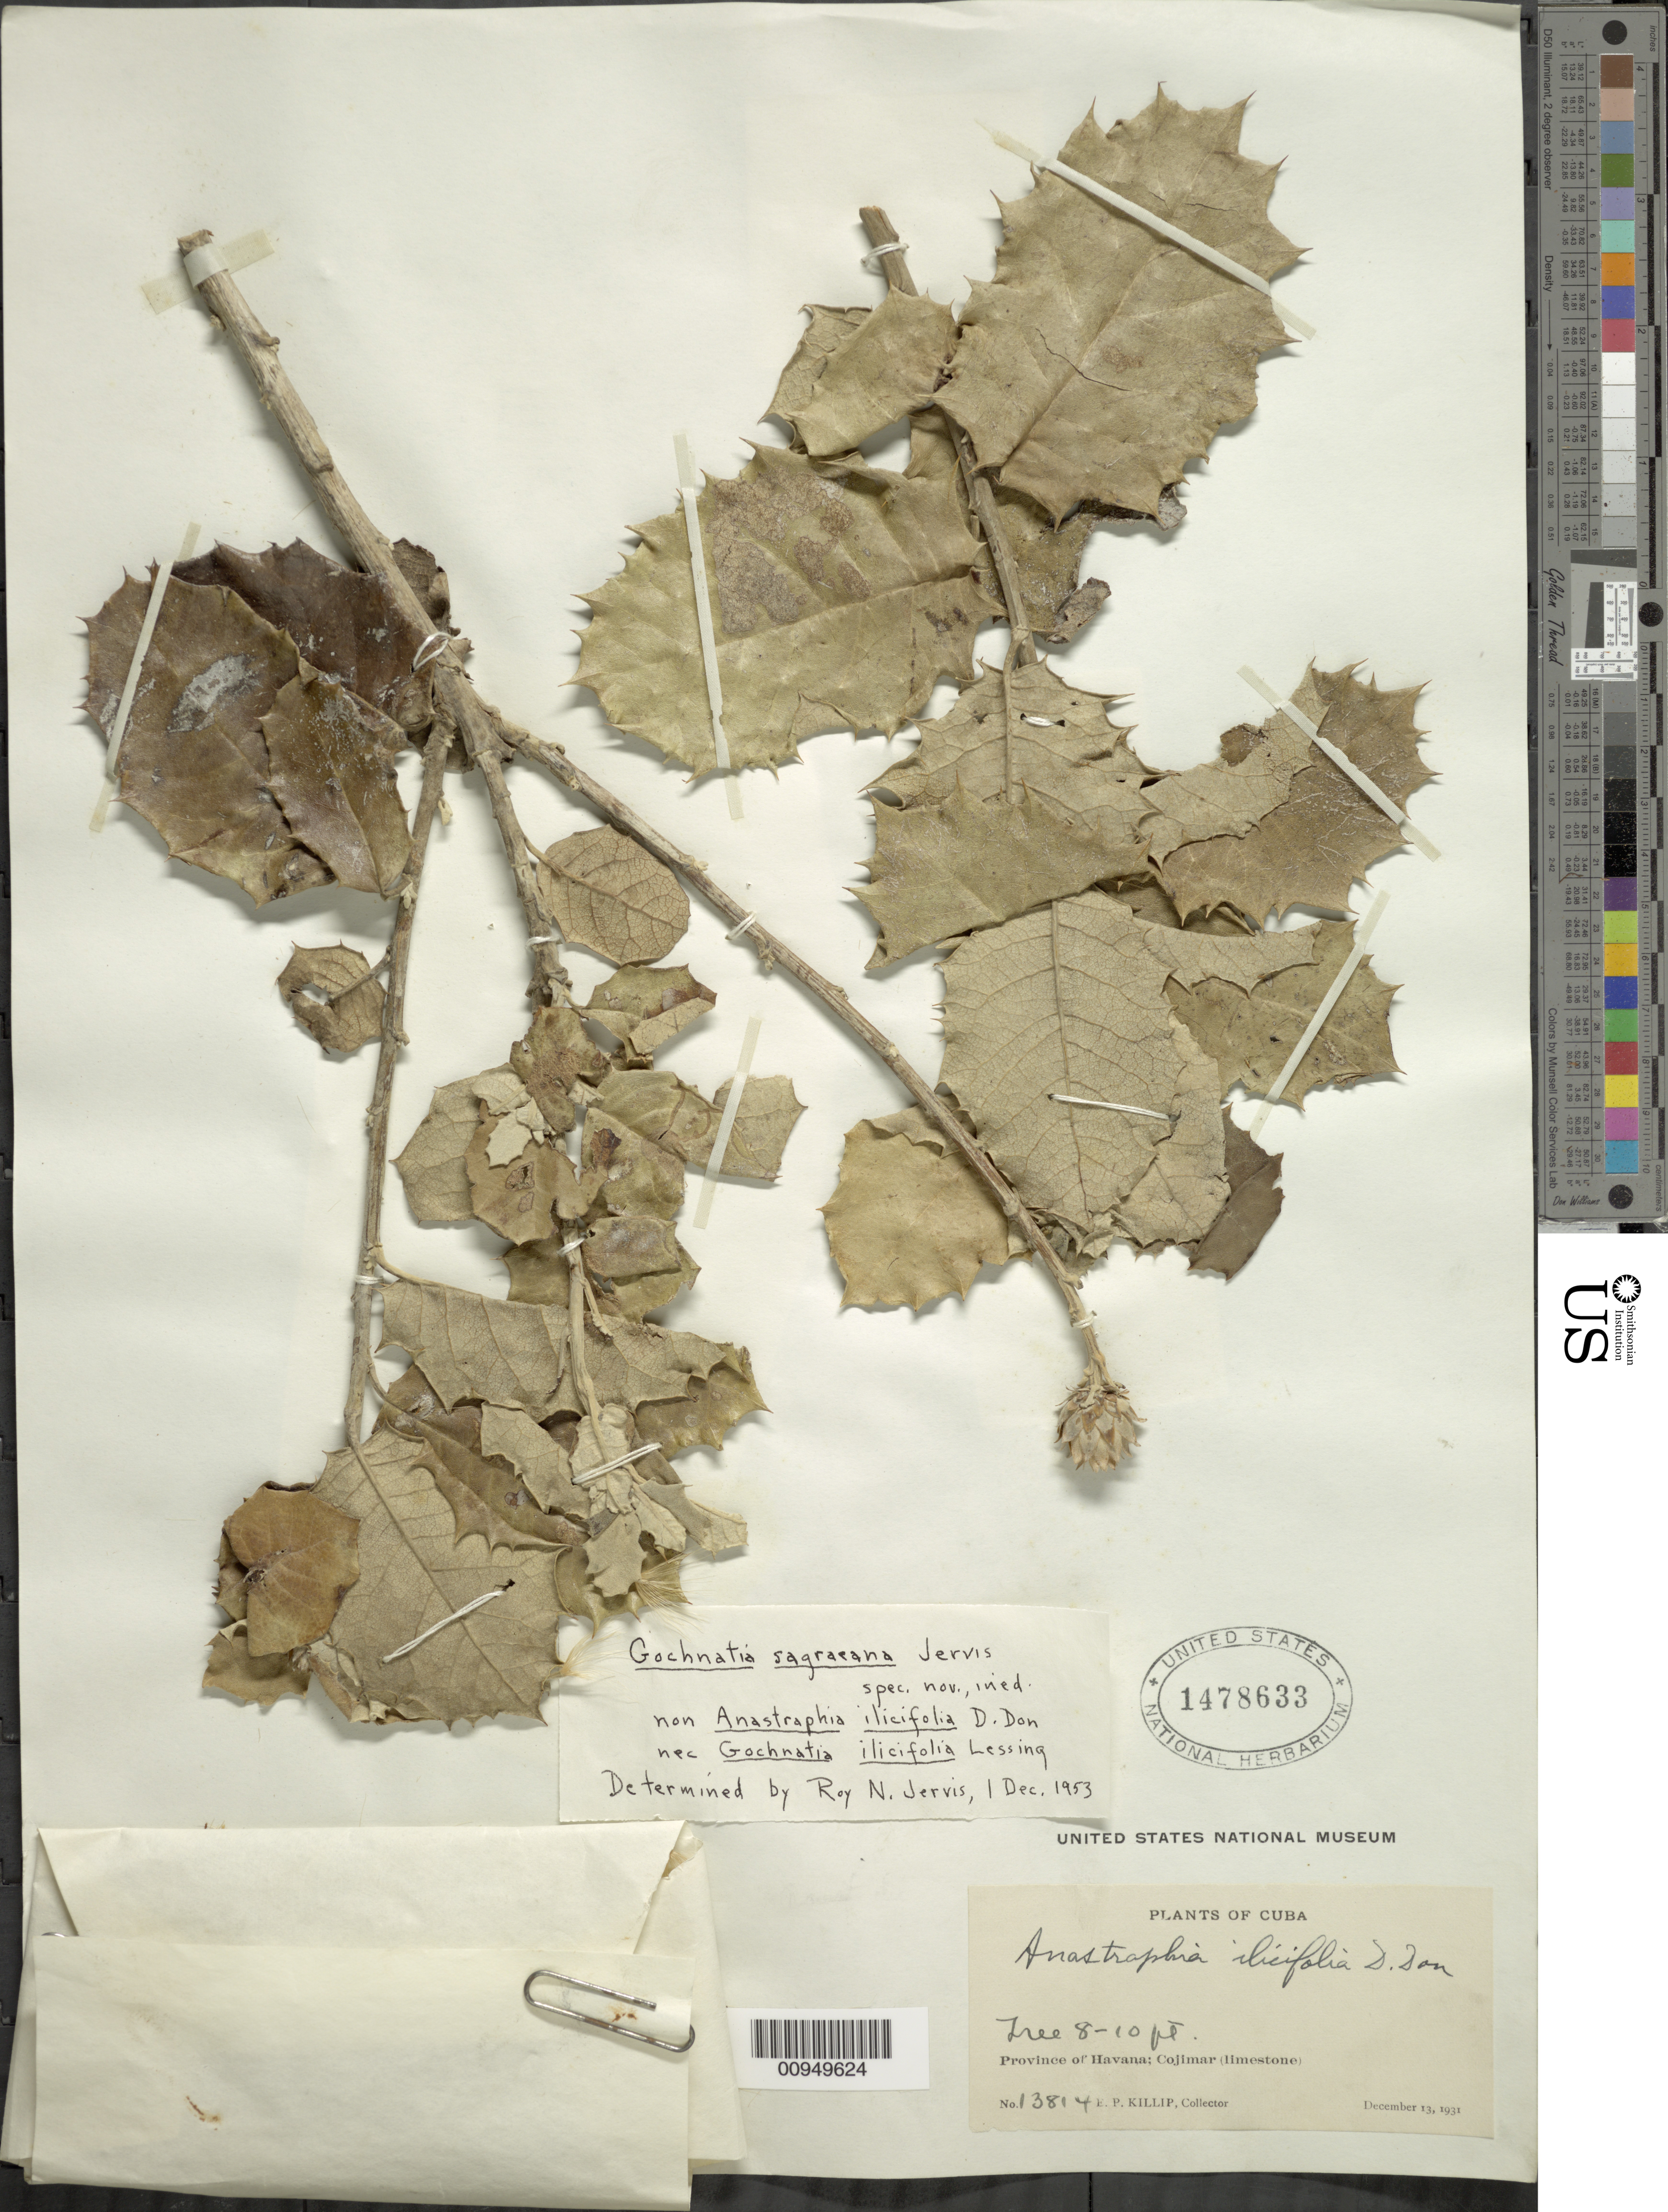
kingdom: Plantae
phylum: Tracheophyta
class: Magnoliopsida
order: Asterales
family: Asteraceae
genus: Anastraphia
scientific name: Anastraphia ilicifolia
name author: D. Don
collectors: E. P. Killip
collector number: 13814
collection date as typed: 13 Dec 1931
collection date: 1931-12-13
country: Cuba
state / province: La Habana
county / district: Municipio Habana del Este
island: Cuba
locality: Cojimar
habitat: Limestone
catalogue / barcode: US 1478633